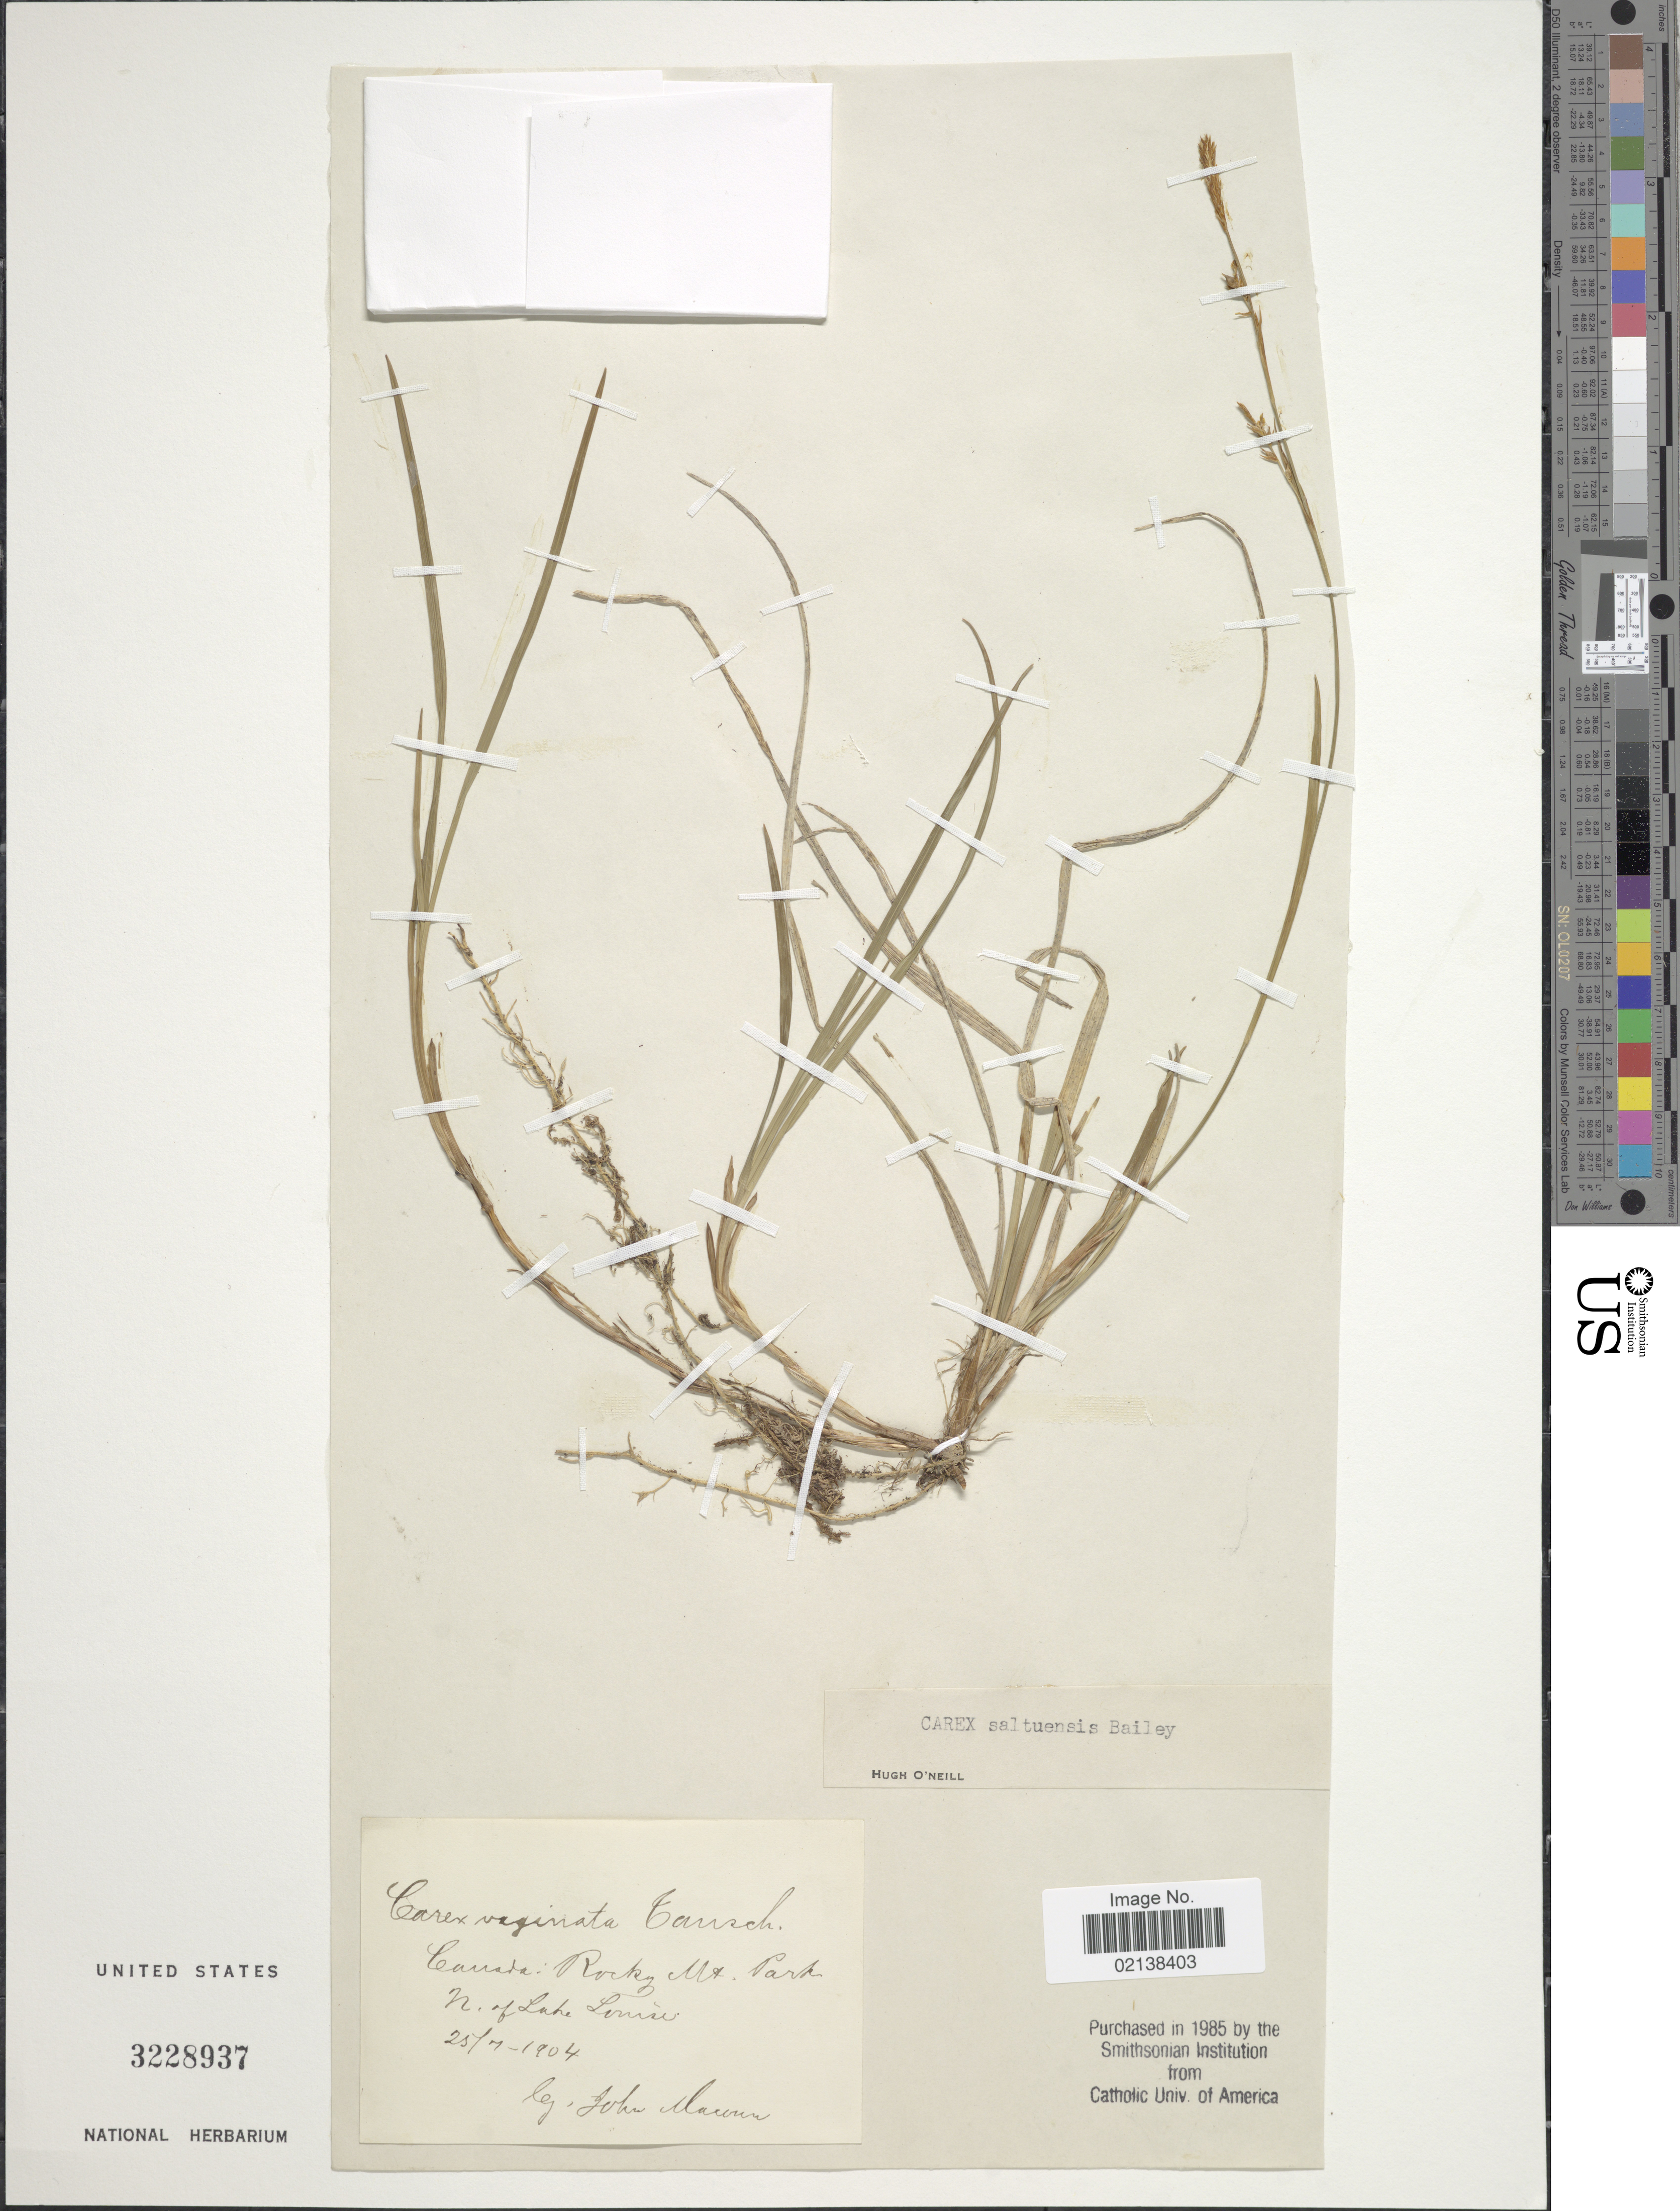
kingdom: Plantae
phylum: Tracheophyta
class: Liliopsida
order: Poales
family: Cyperaceae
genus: Carex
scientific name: Carex vaginata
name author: Tausch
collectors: J. Macoun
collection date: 1904-07-25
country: Canada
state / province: Alberta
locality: Rocky Mt. Park, N. of Lake Louise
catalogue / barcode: US 3228937